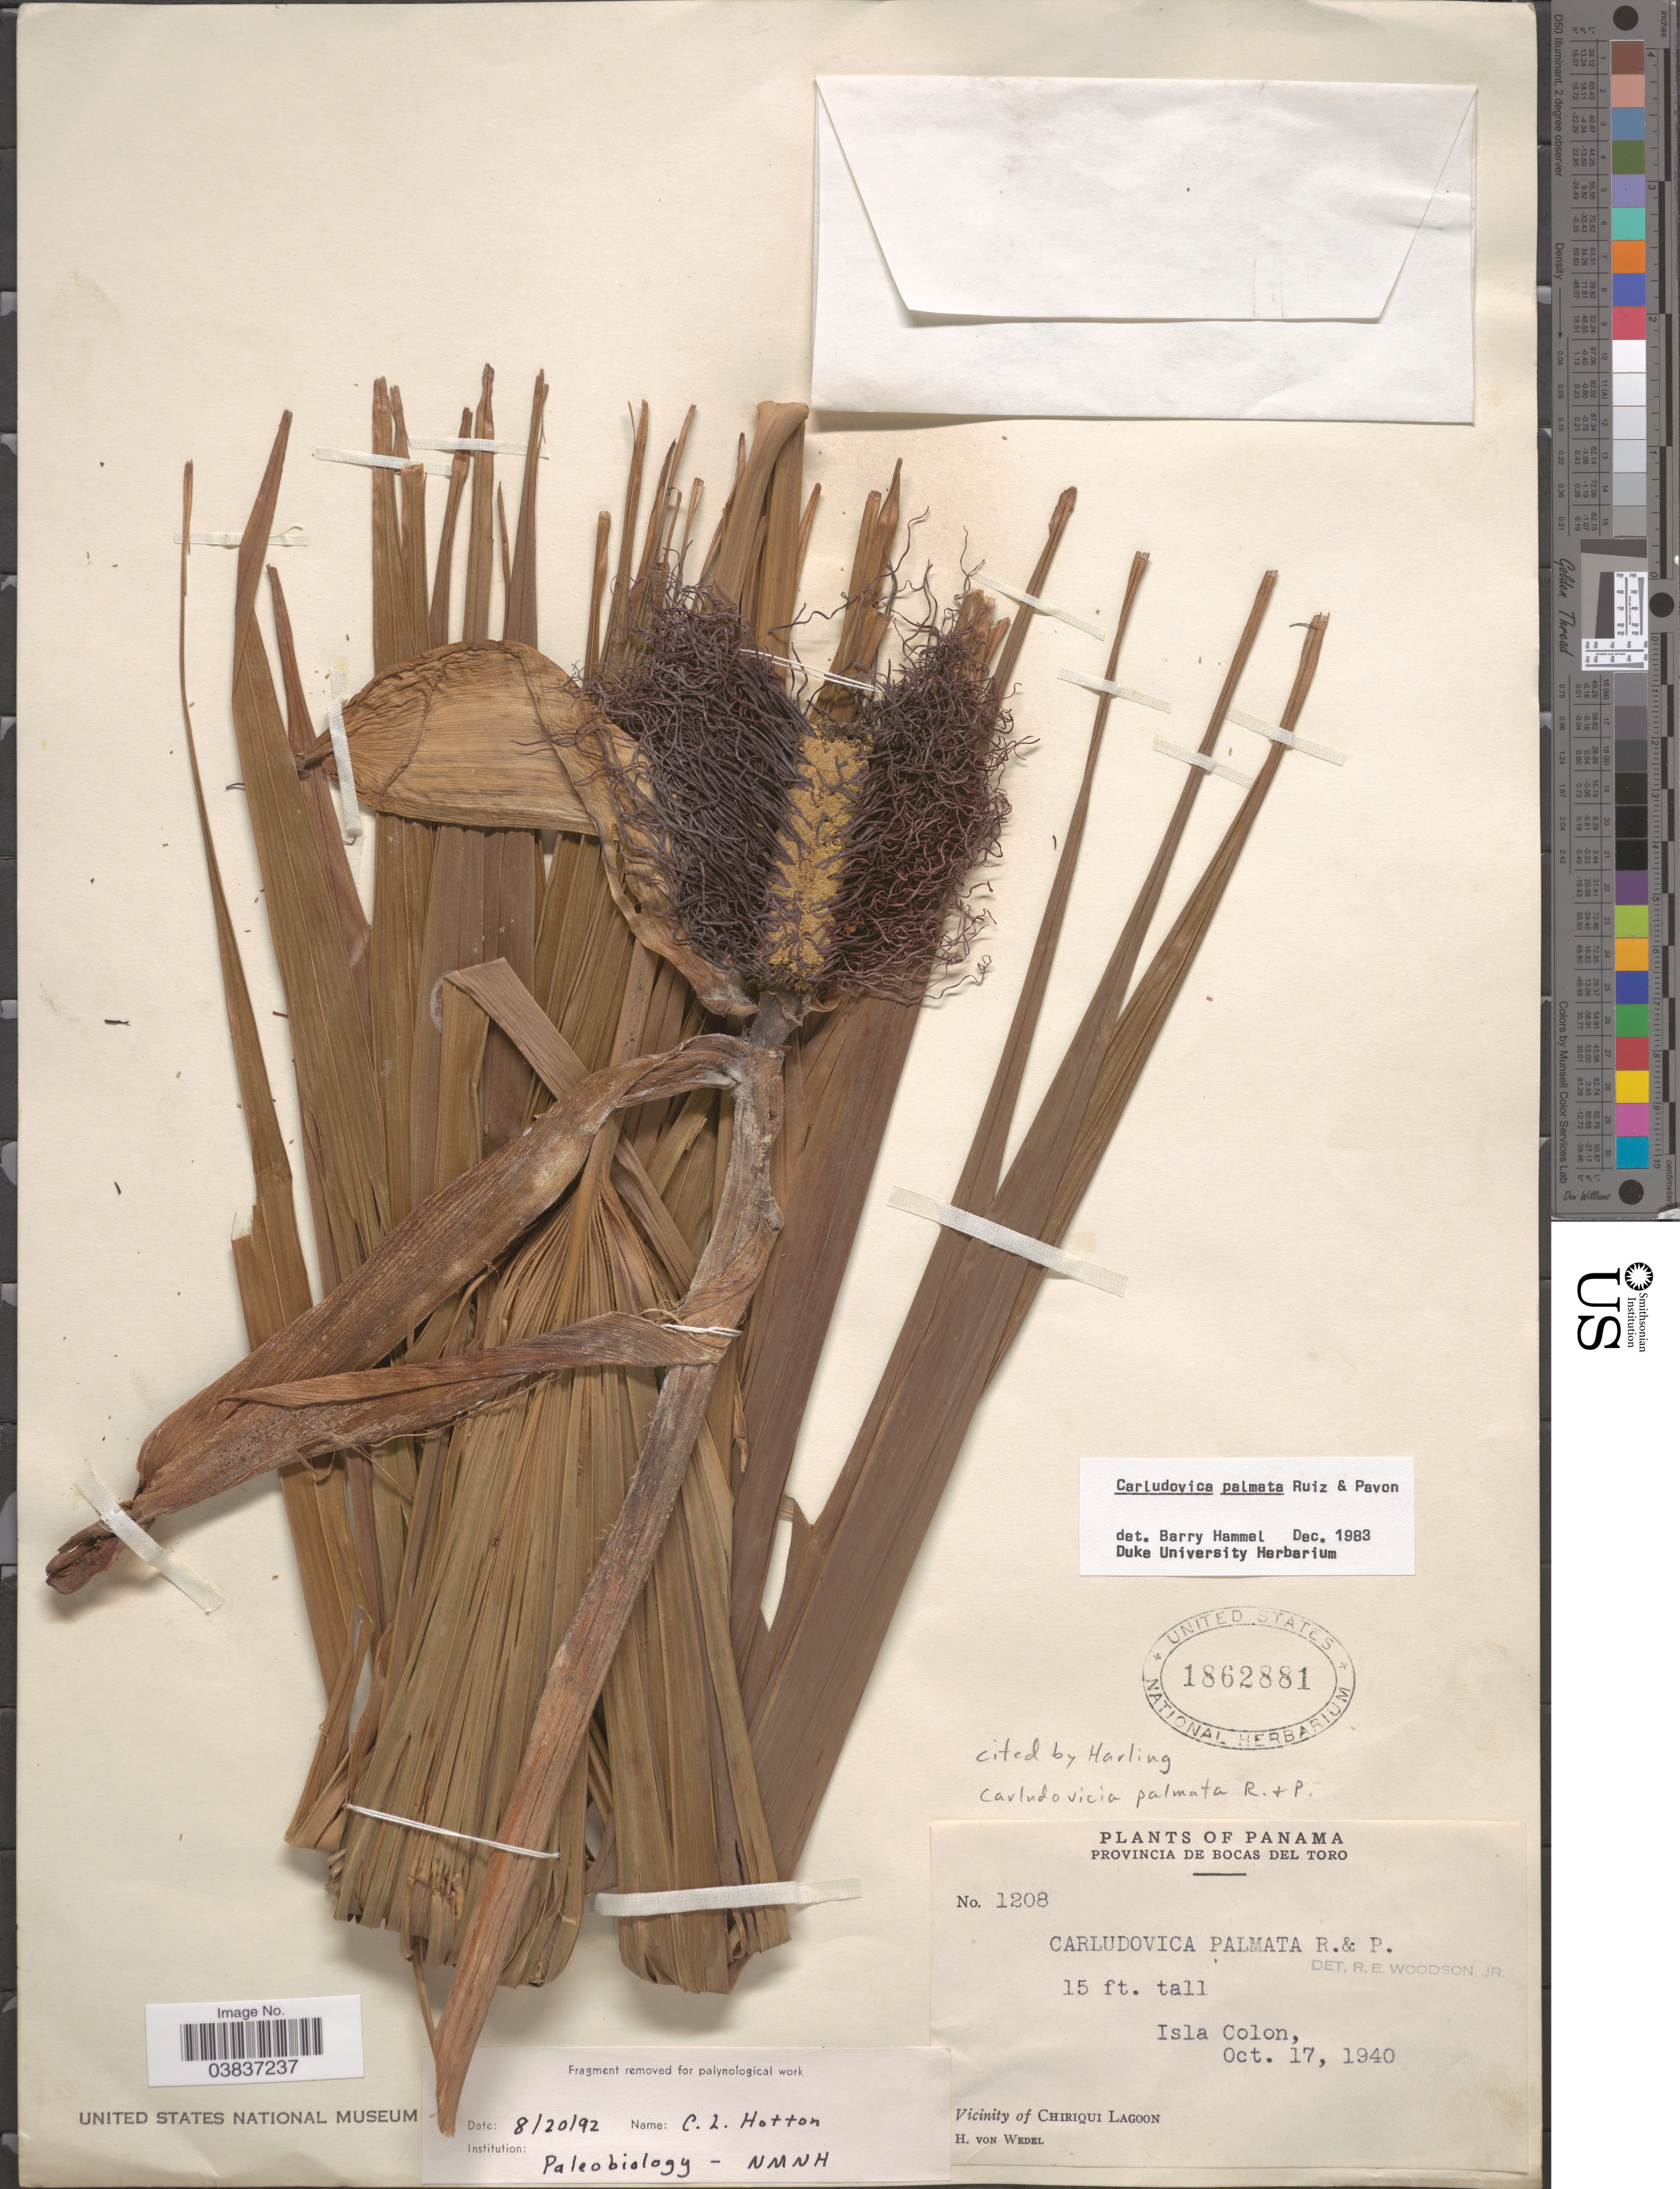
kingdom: Plantae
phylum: Tracheophyta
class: Liliopsida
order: Pandanales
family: Cyclanthaceae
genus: Carludovica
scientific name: Carludovica palmata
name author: Ruiz & Pav.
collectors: H. von Wedel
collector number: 1208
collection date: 1940-10-17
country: Panama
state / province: Bocas del Toro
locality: Isla Colon. Vicinity of Chiriqui Lagoon.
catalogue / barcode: US 1862881